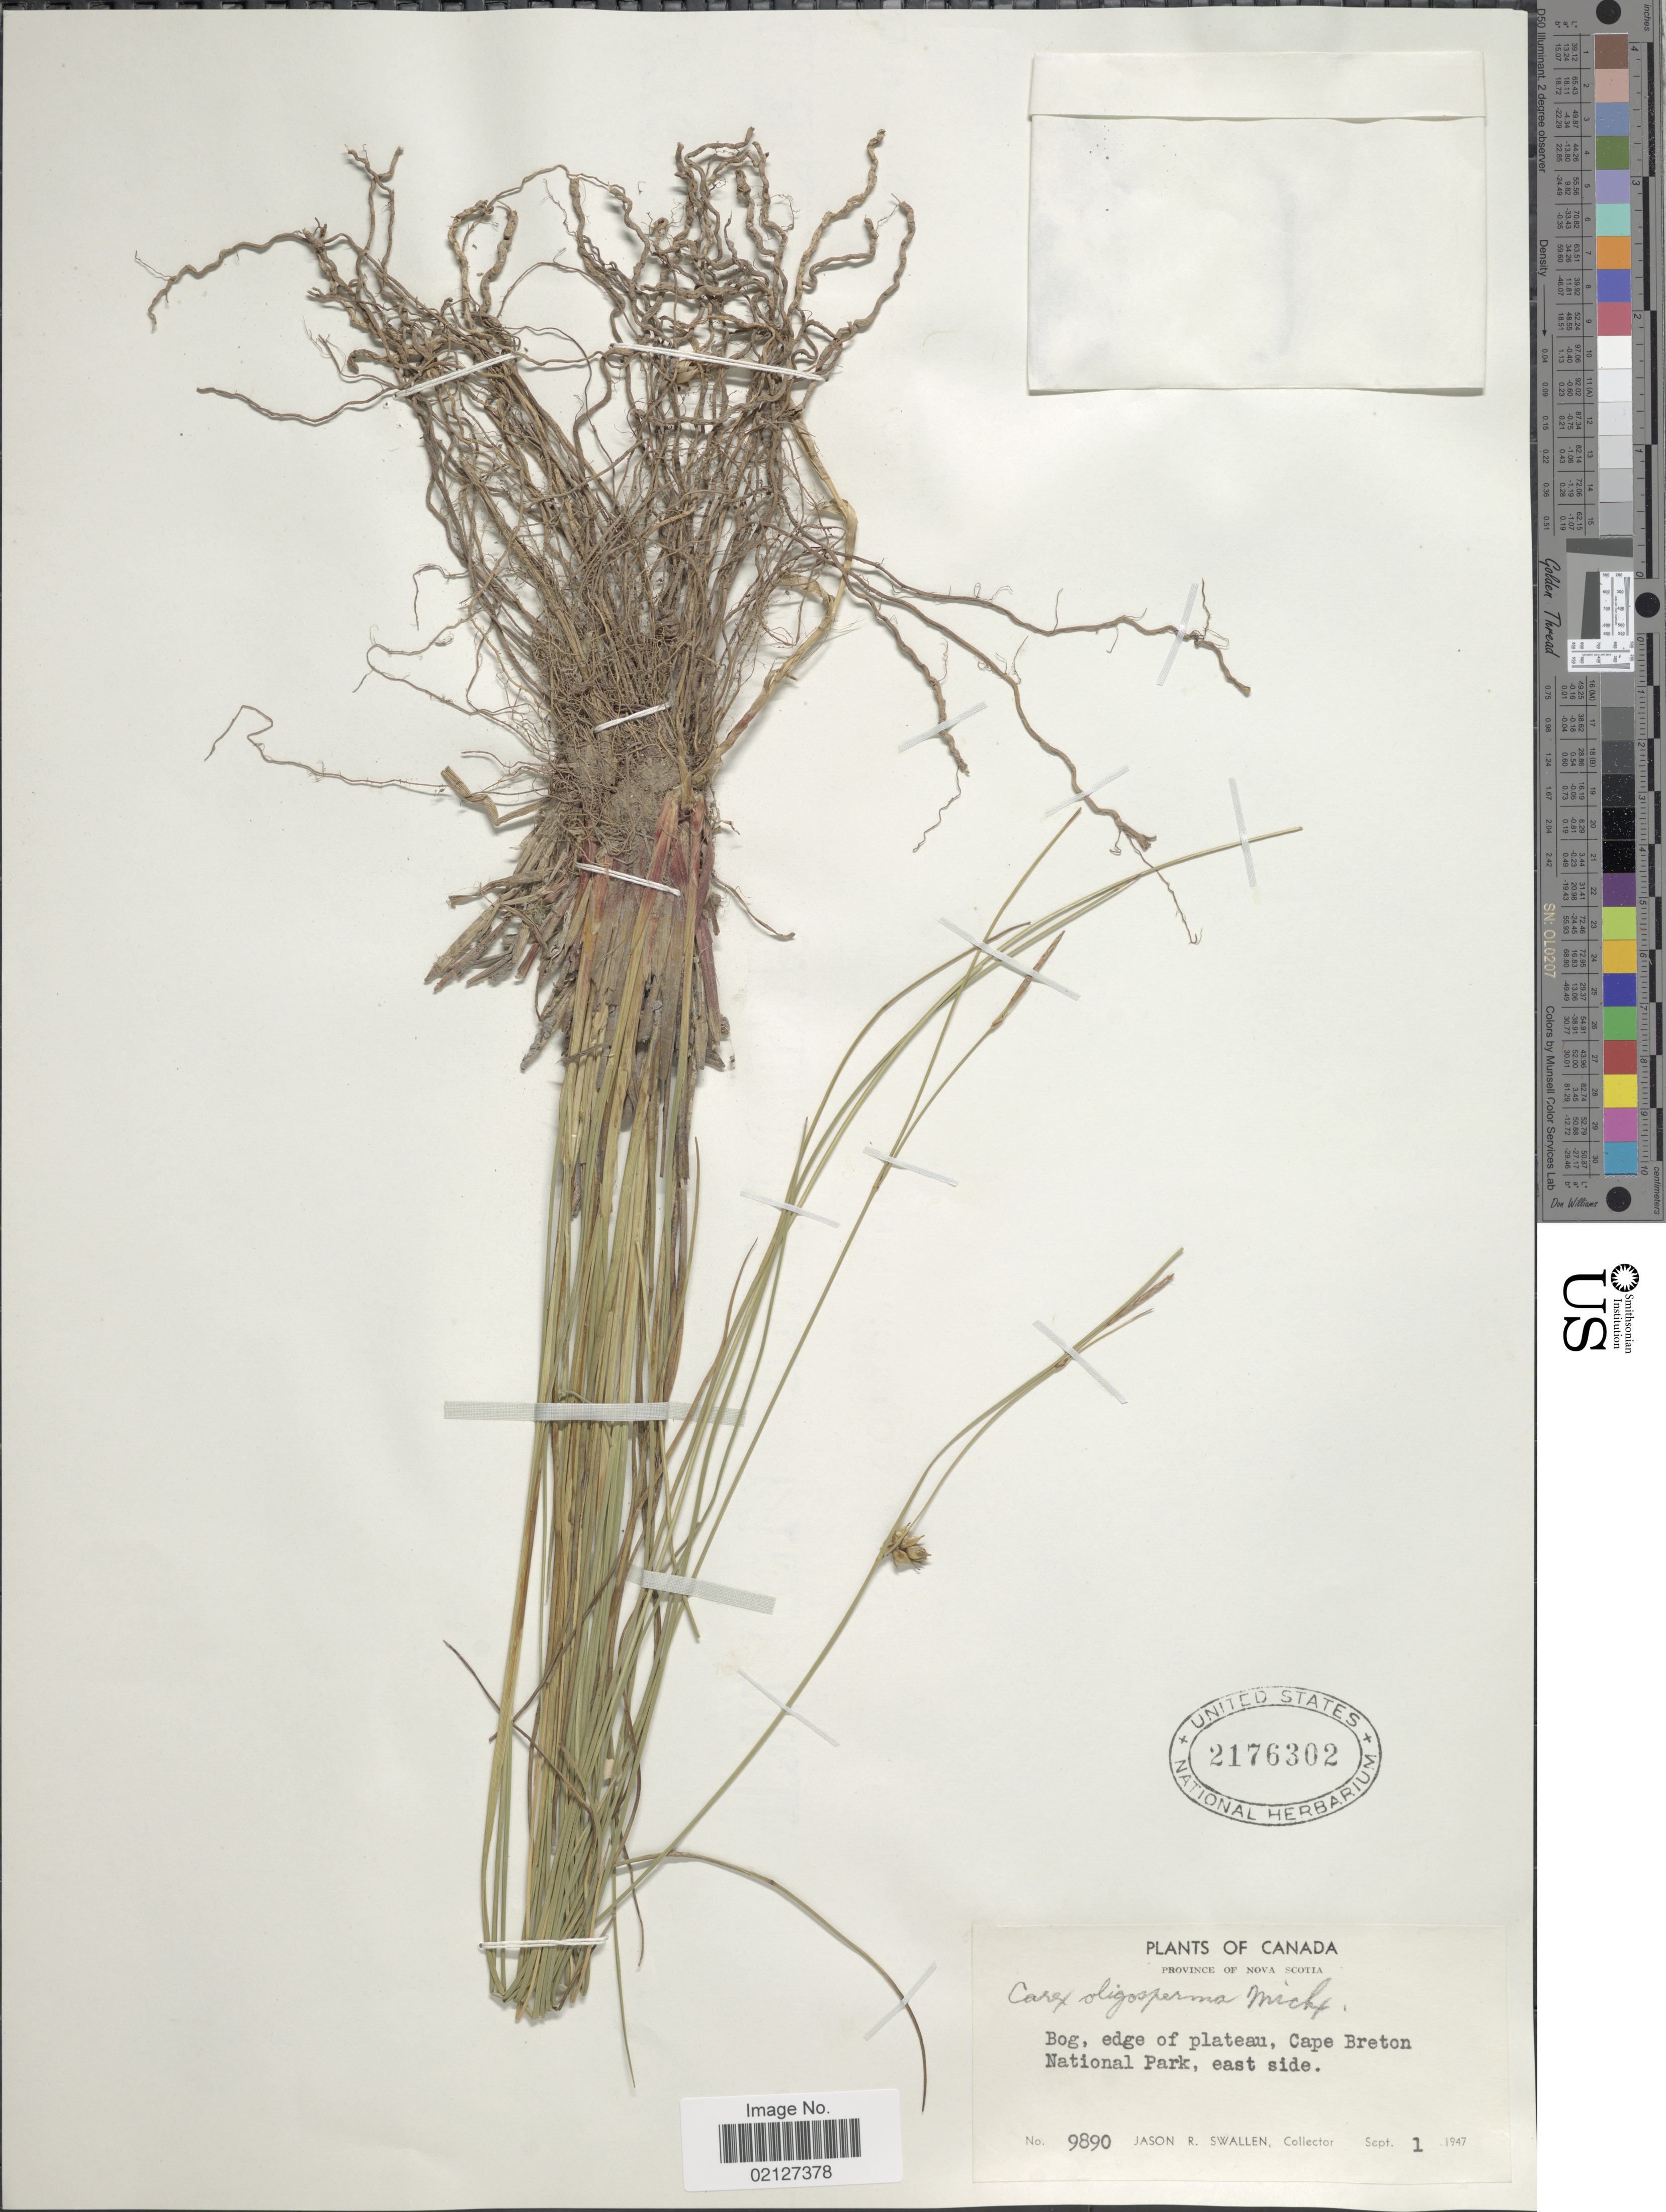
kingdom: Plantae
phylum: Tracheophyta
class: Liliopsida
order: Poales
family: Cyperaceae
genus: Carex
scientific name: Carex oligosperma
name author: Michx.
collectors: J. R. Swallen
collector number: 9890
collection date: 1947-09-01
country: Canada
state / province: Nova Scotia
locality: Bog, edge of plateau, Campe Breton National Park, east side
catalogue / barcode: US 2176302